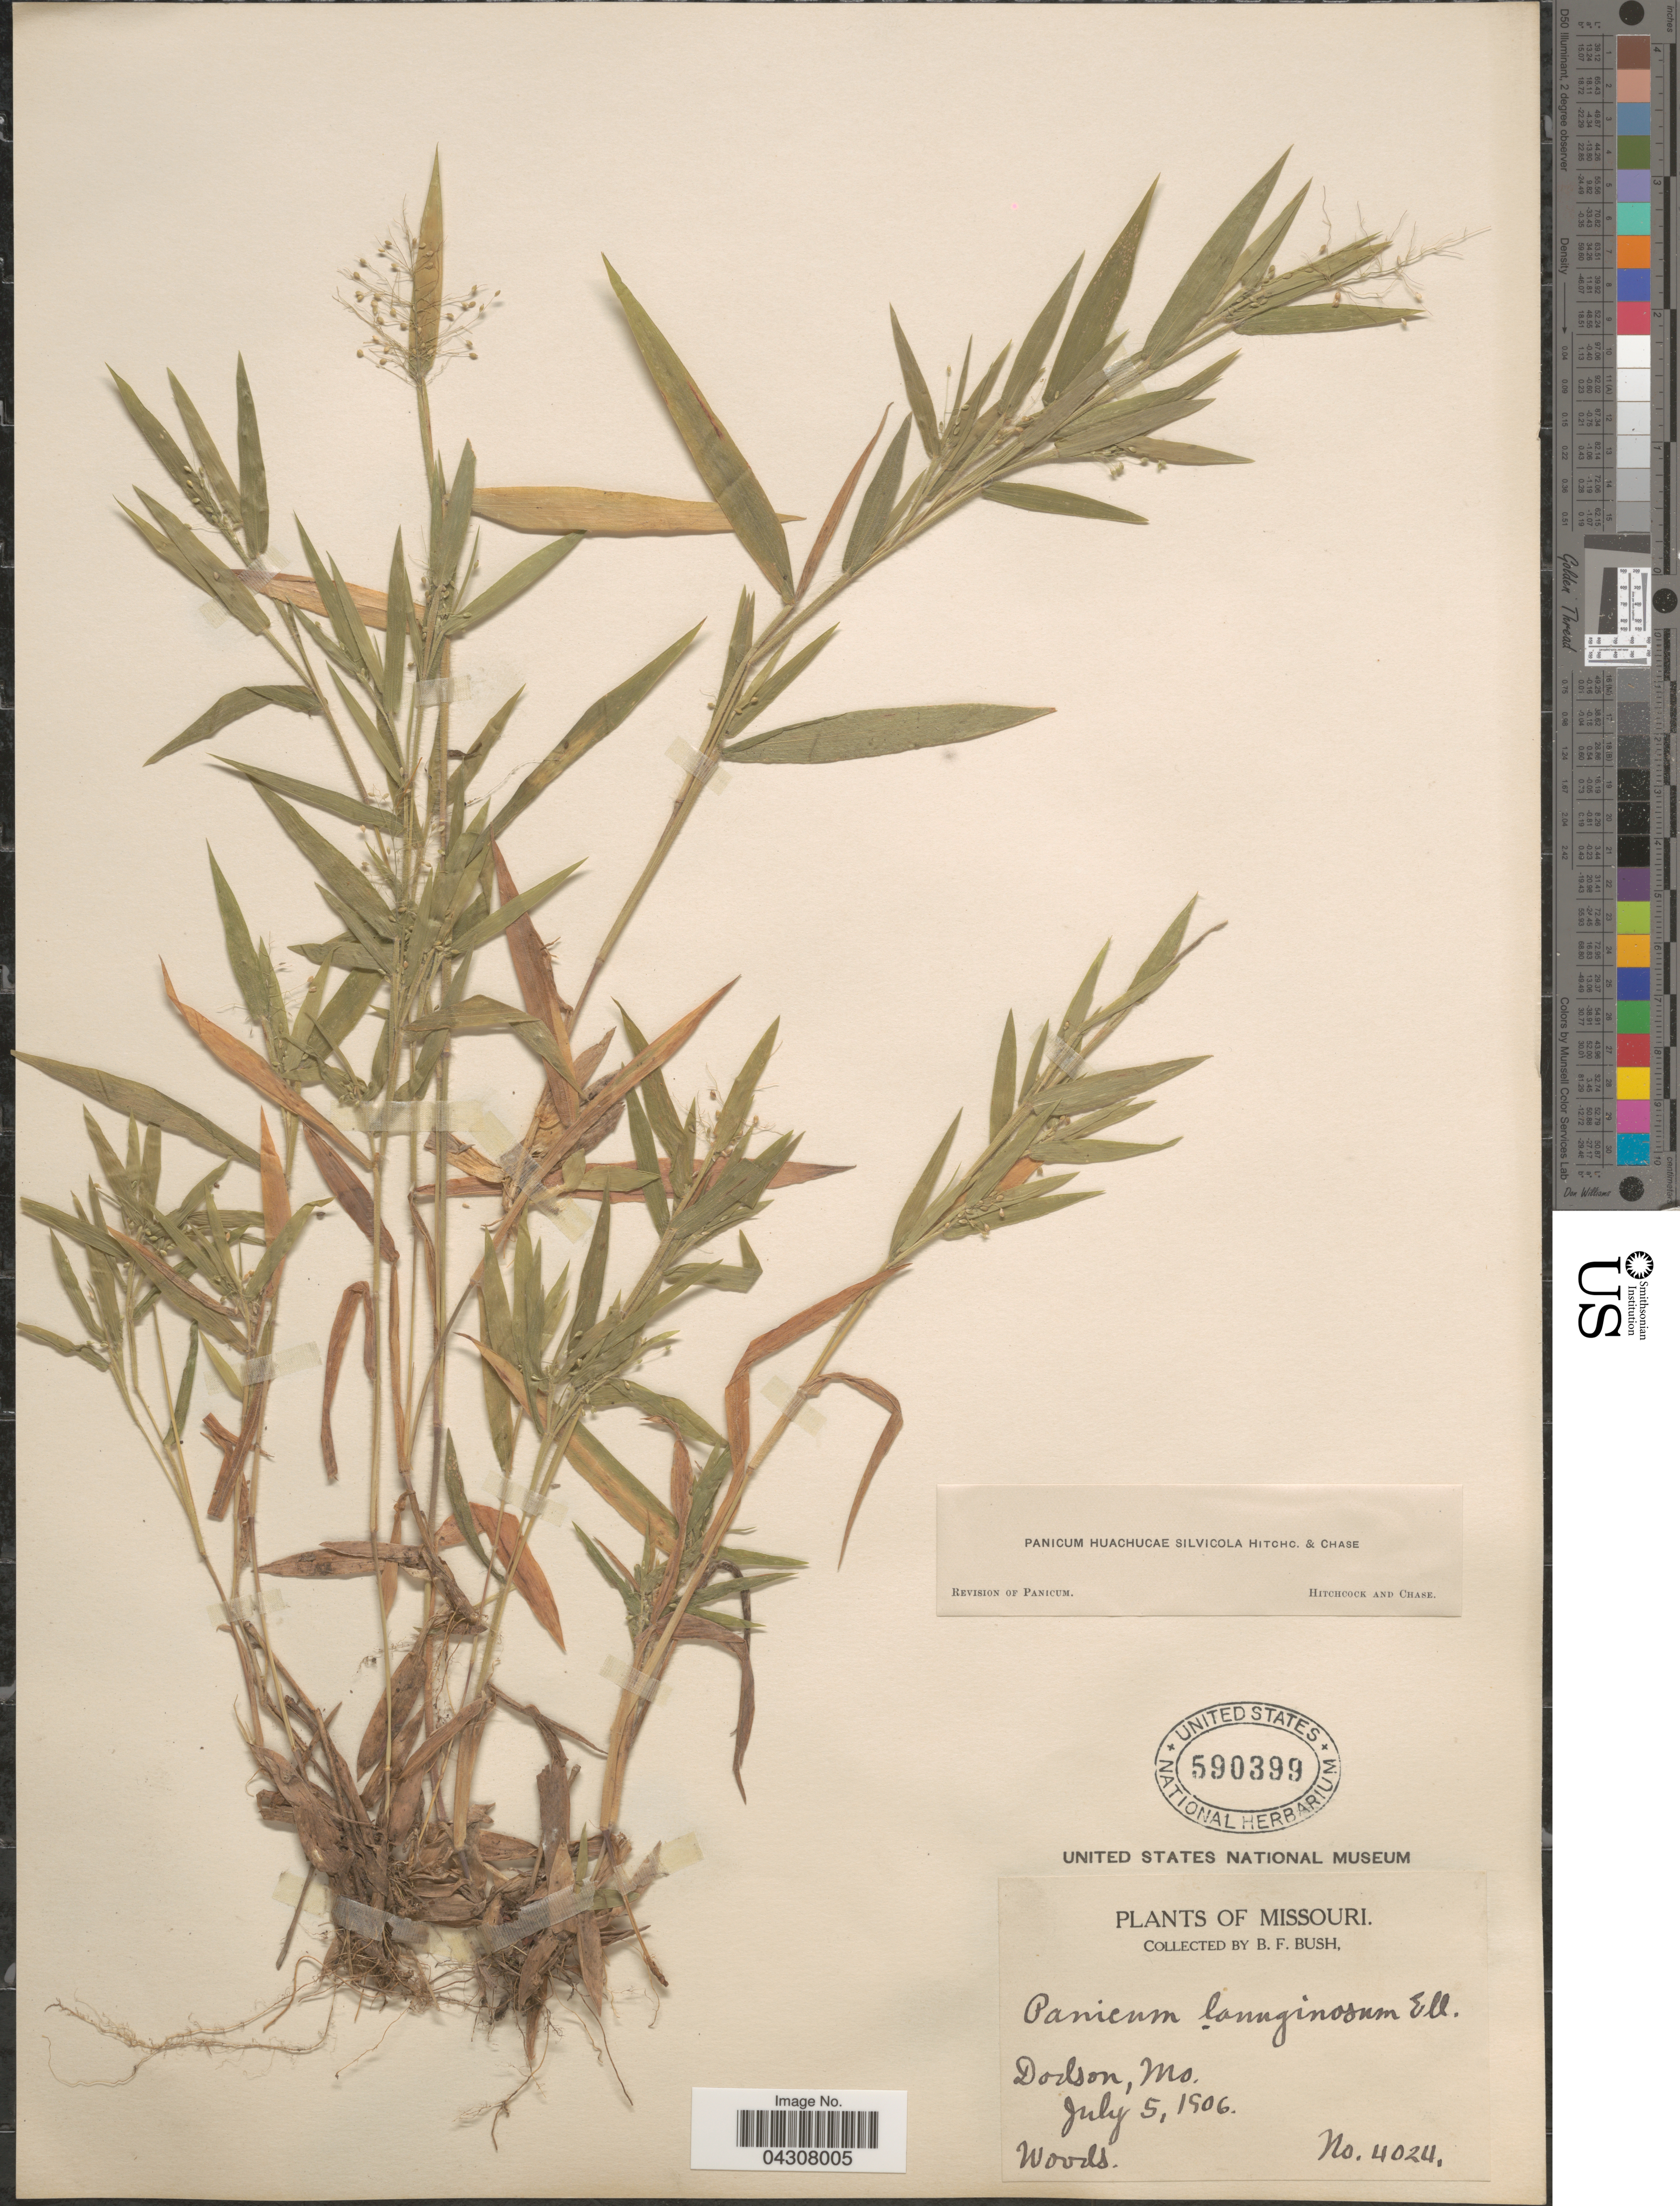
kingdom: Plantae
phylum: Tracheophyta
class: Liliopsida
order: Poales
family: Poaceae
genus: Dichanthelium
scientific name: Dichanthelium acuminatum var. acuminatum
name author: (Sw.) Gould & C.A. Clark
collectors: B. F. Bush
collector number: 4024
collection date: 1906-07-05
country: United States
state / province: Missouri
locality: Dodson.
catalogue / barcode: US 590399